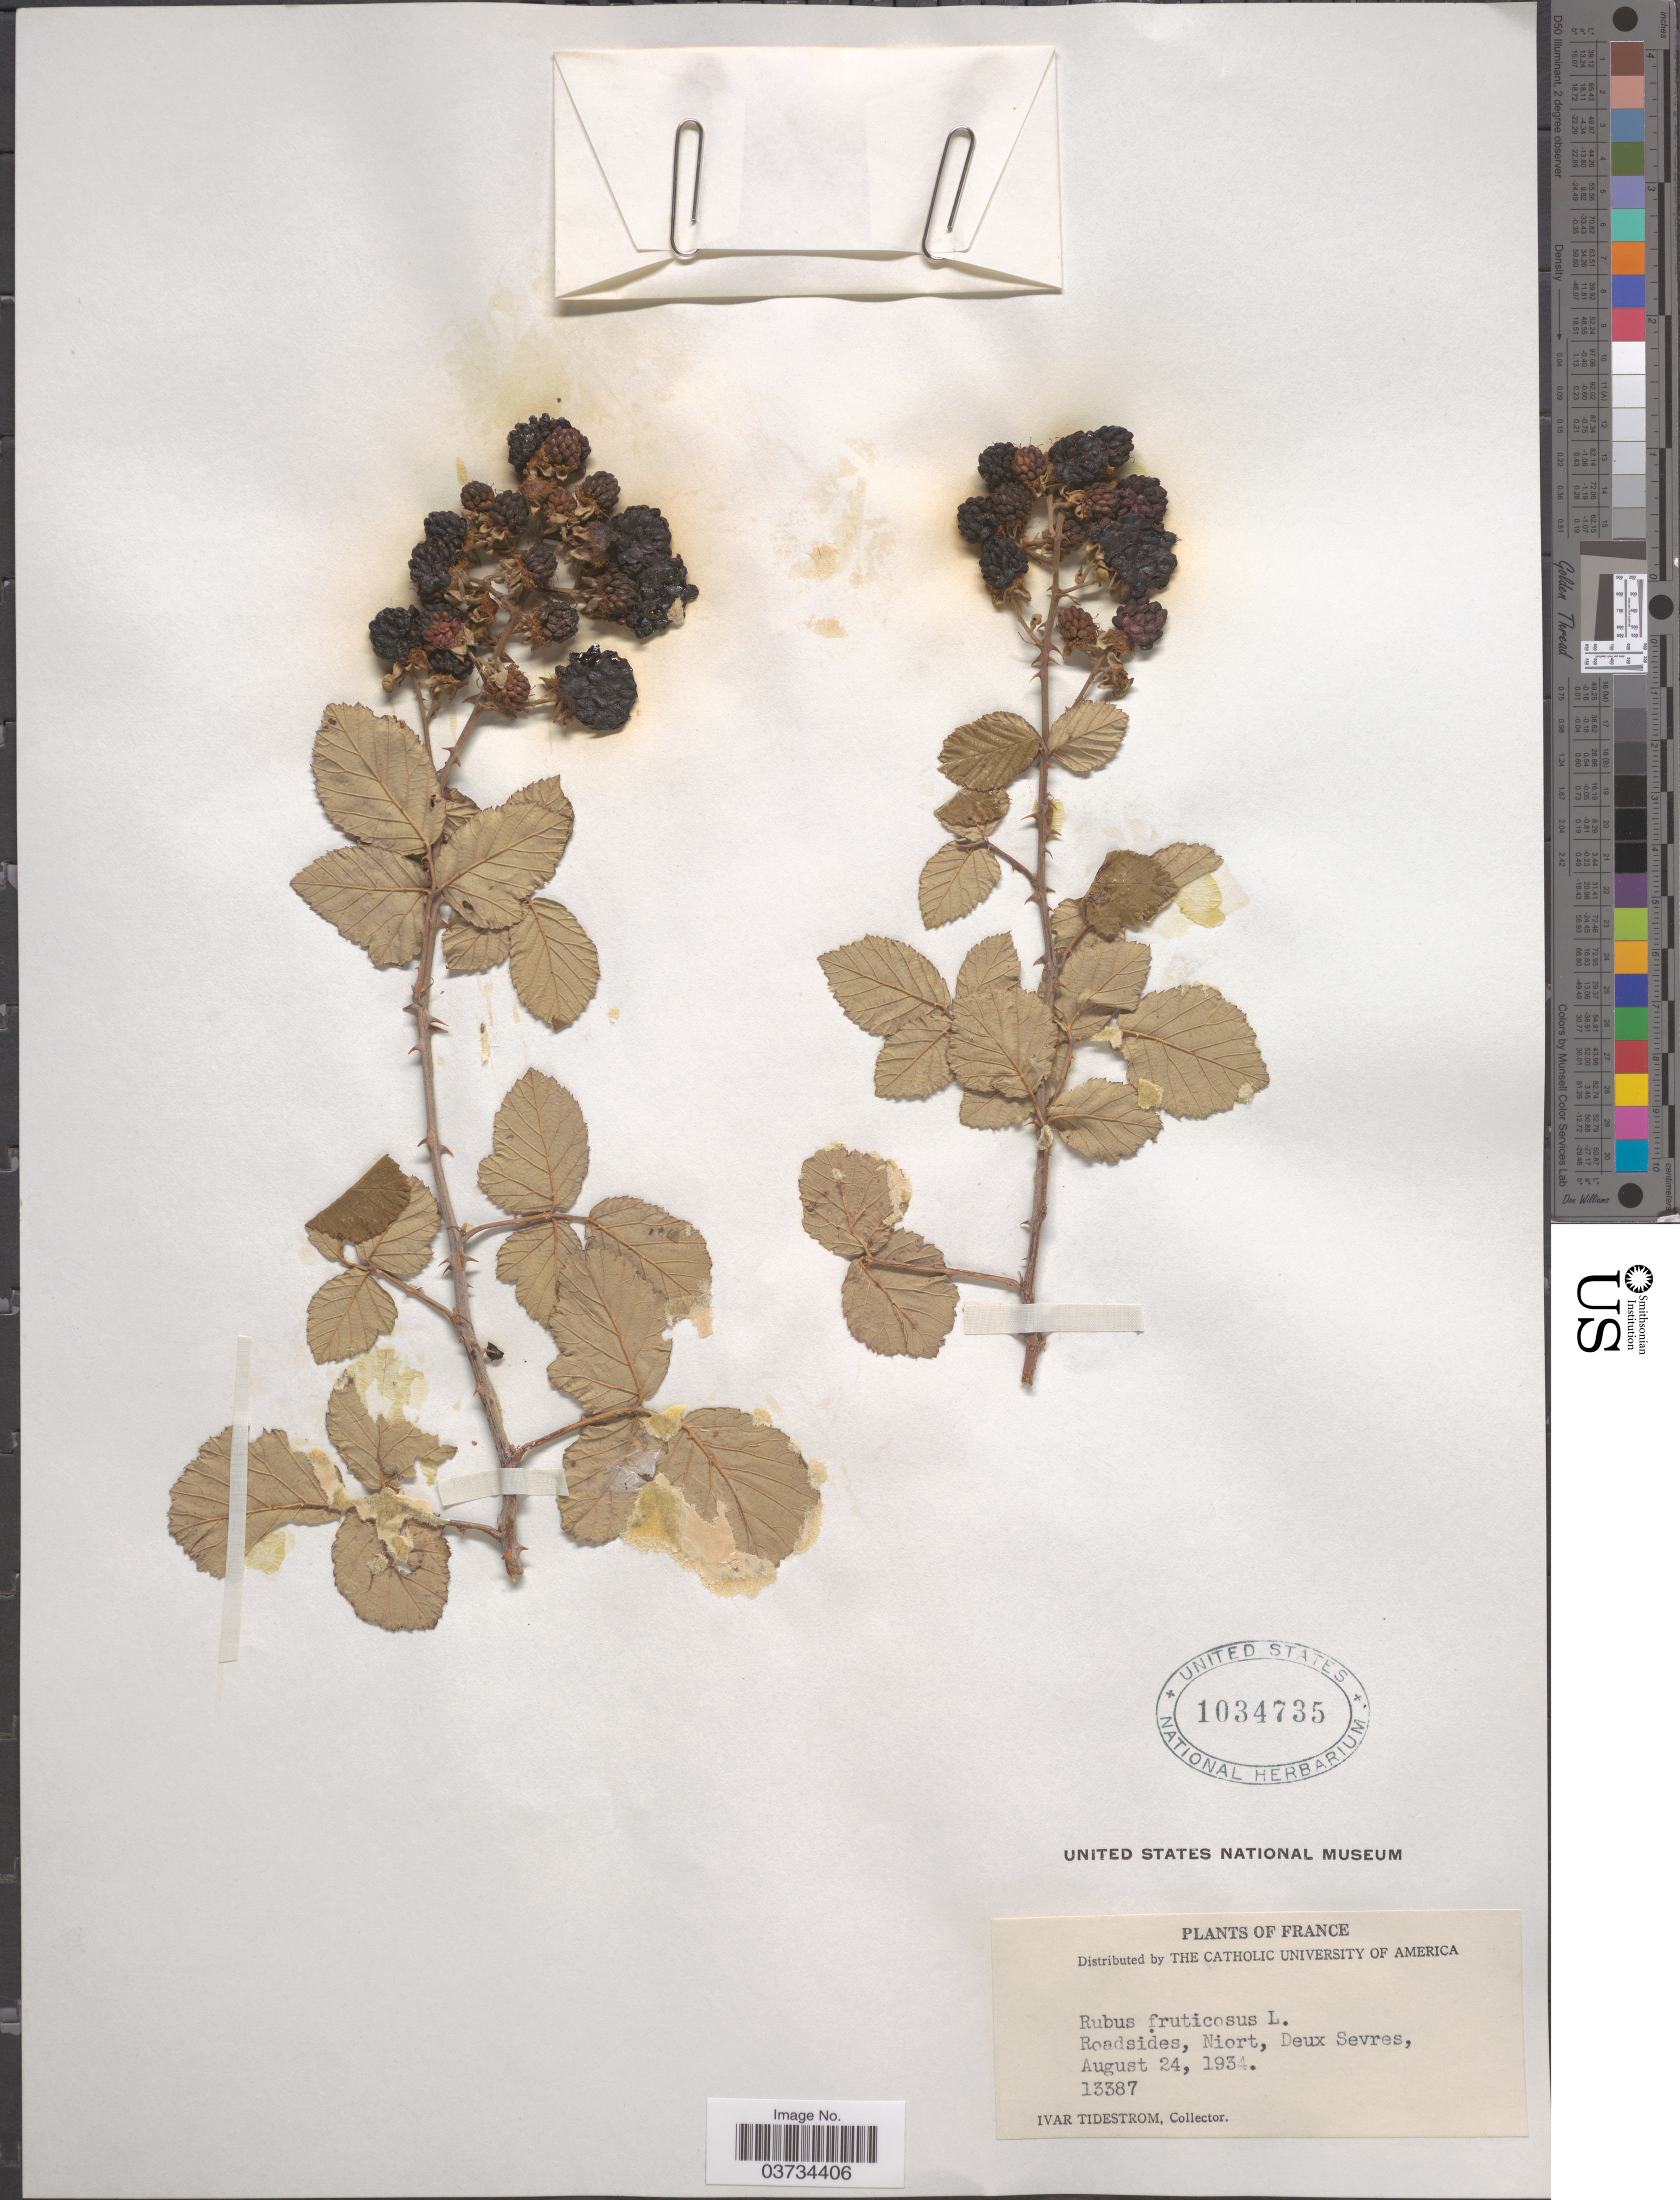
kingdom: Plantae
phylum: Tracheophyta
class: Magnoliopsida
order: Rosales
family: Rosaceae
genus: Rubus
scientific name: Rubus fruticosus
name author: L.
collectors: I. F. Tidestrom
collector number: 13387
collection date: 1934-08-24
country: France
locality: Roadsides, Niort, Deux Sevres.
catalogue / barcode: US 1034735